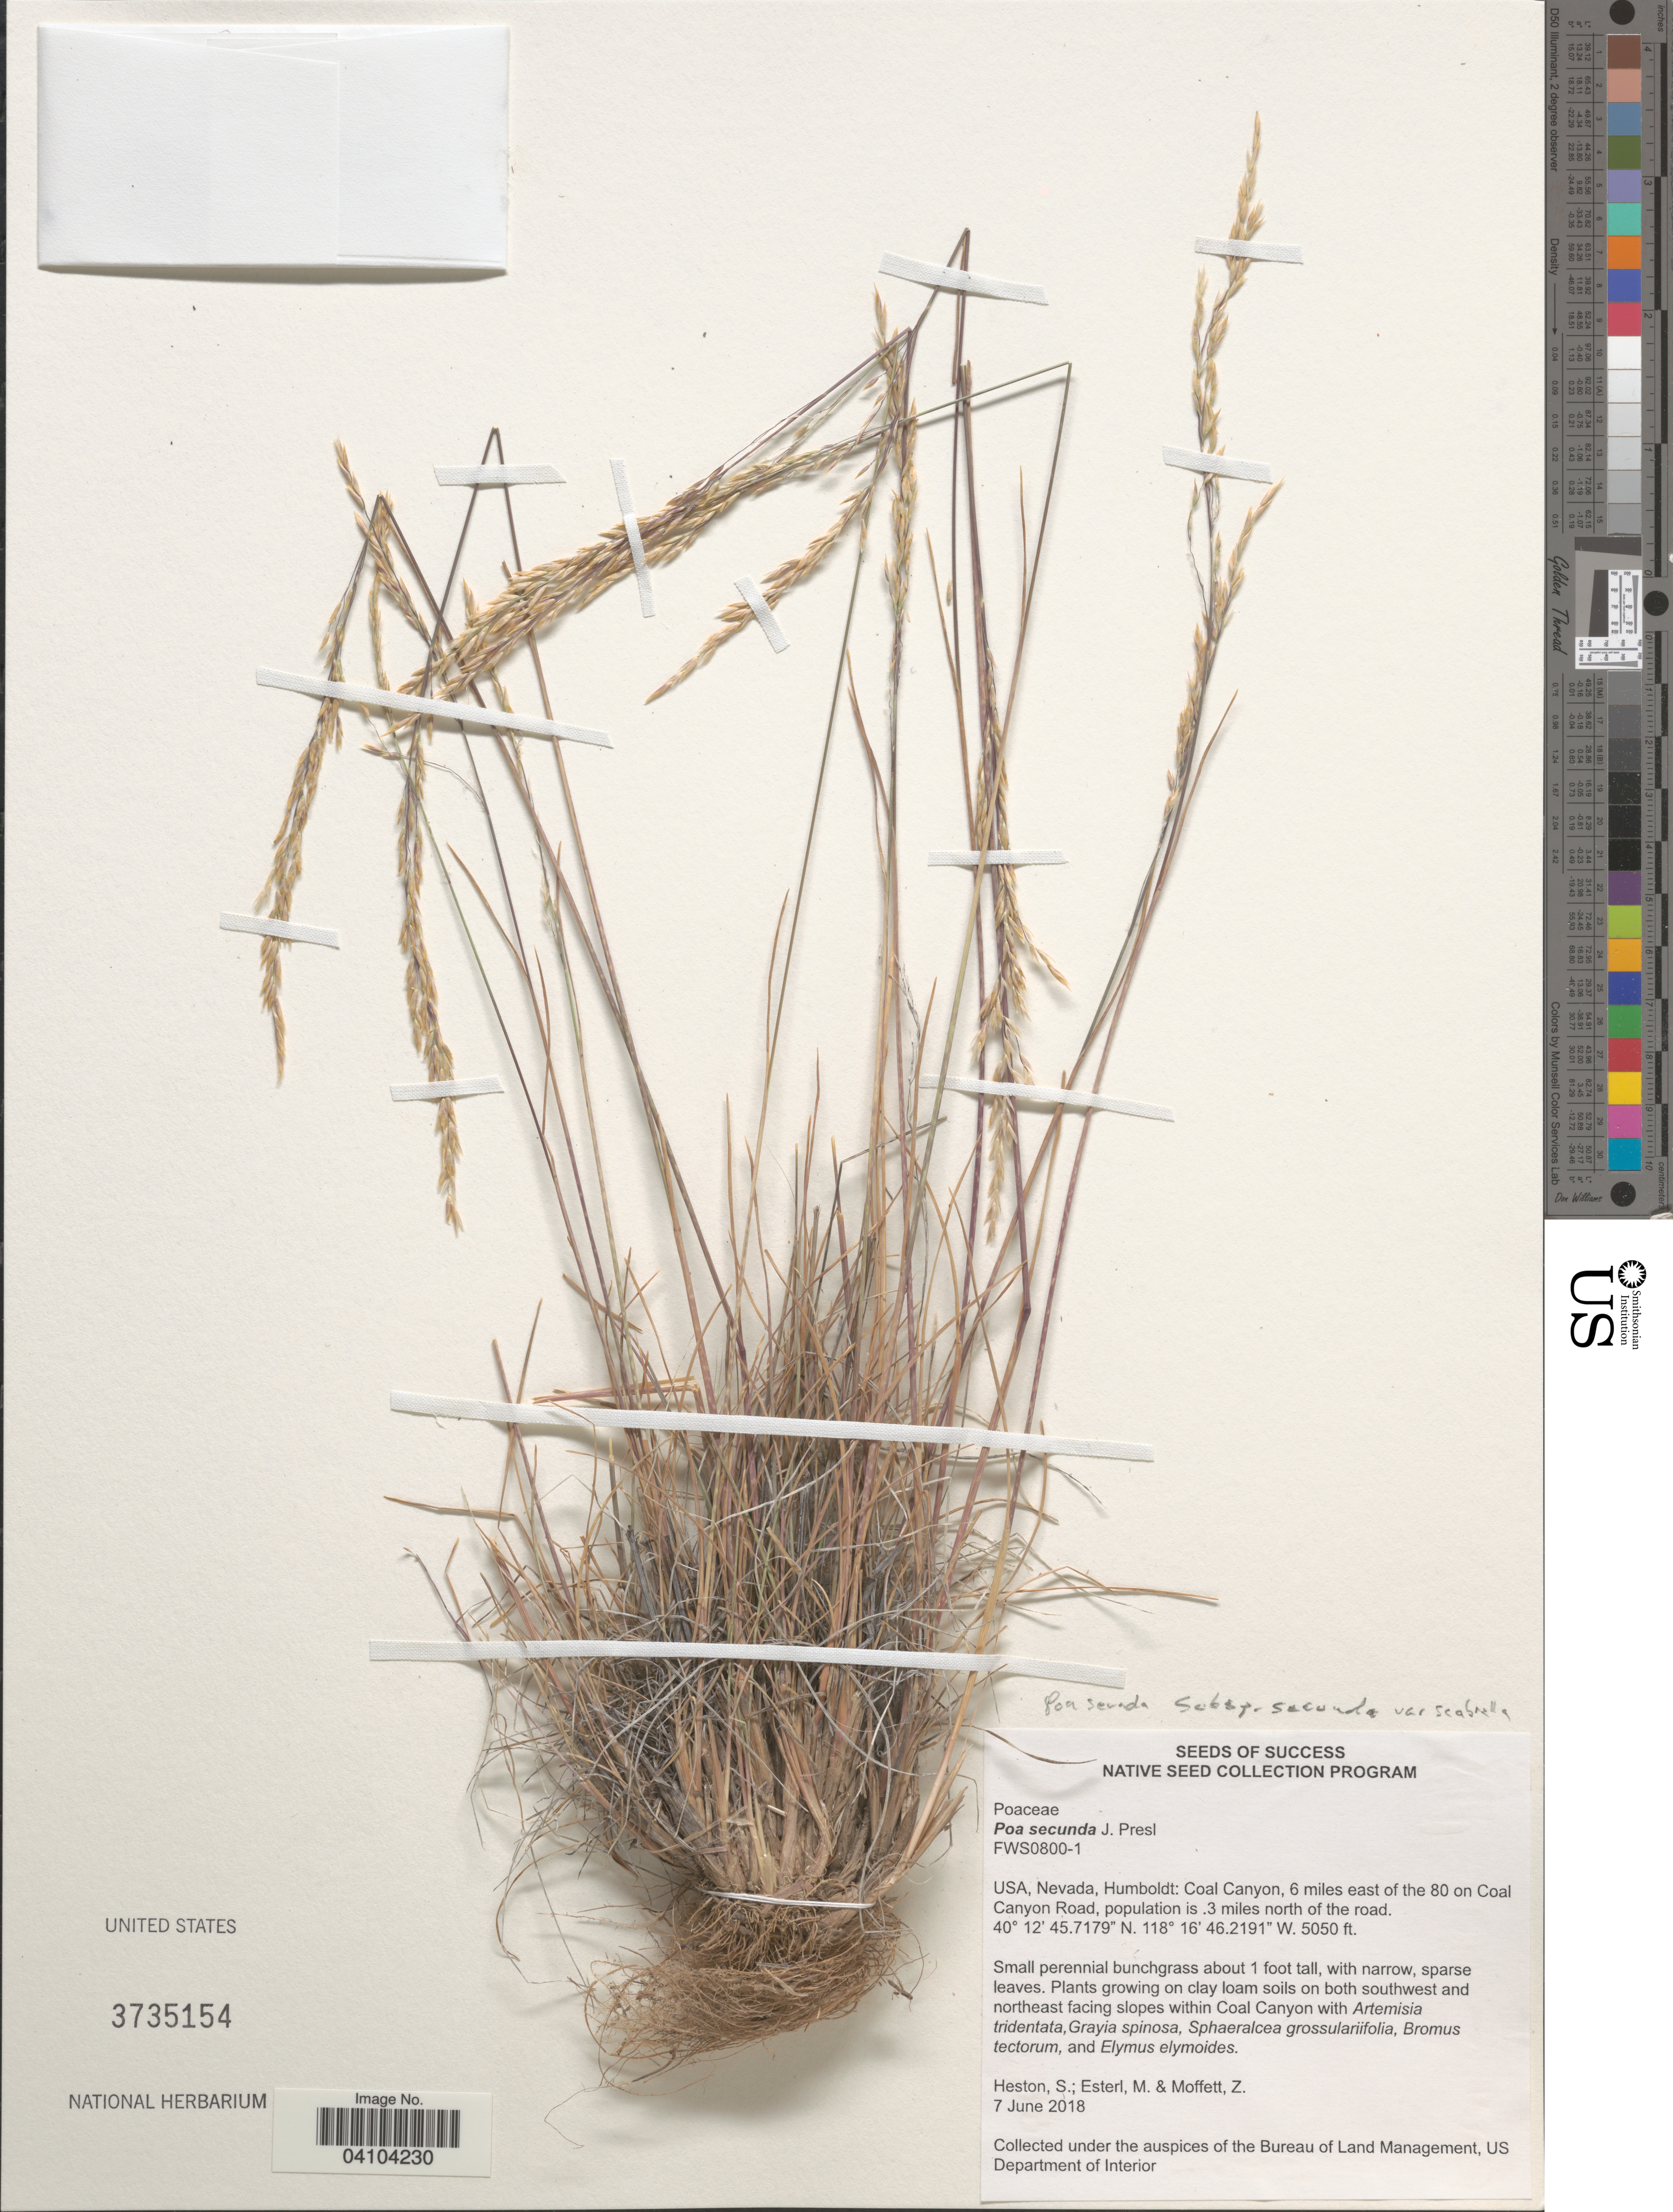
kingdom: Plantae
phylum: Tracheophyta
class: Liliopsida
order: Poales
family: Poaceae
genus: Poa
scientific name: Poa secunda subsp. secunda var. scabrella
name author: (Thurb.) Soreng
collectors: S. Heston, M. Esterl & Z. Moffett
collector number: FWS0800-1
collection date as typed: Transcribed d/m/y: 7/6/2018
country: United States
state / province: Nevada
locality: Humboldt: Coal Canyon, 6 miles east of the 80 on Coal Canyon Road, population is. 3 miles north of the road.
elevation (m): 1539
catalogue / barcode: US 3735154